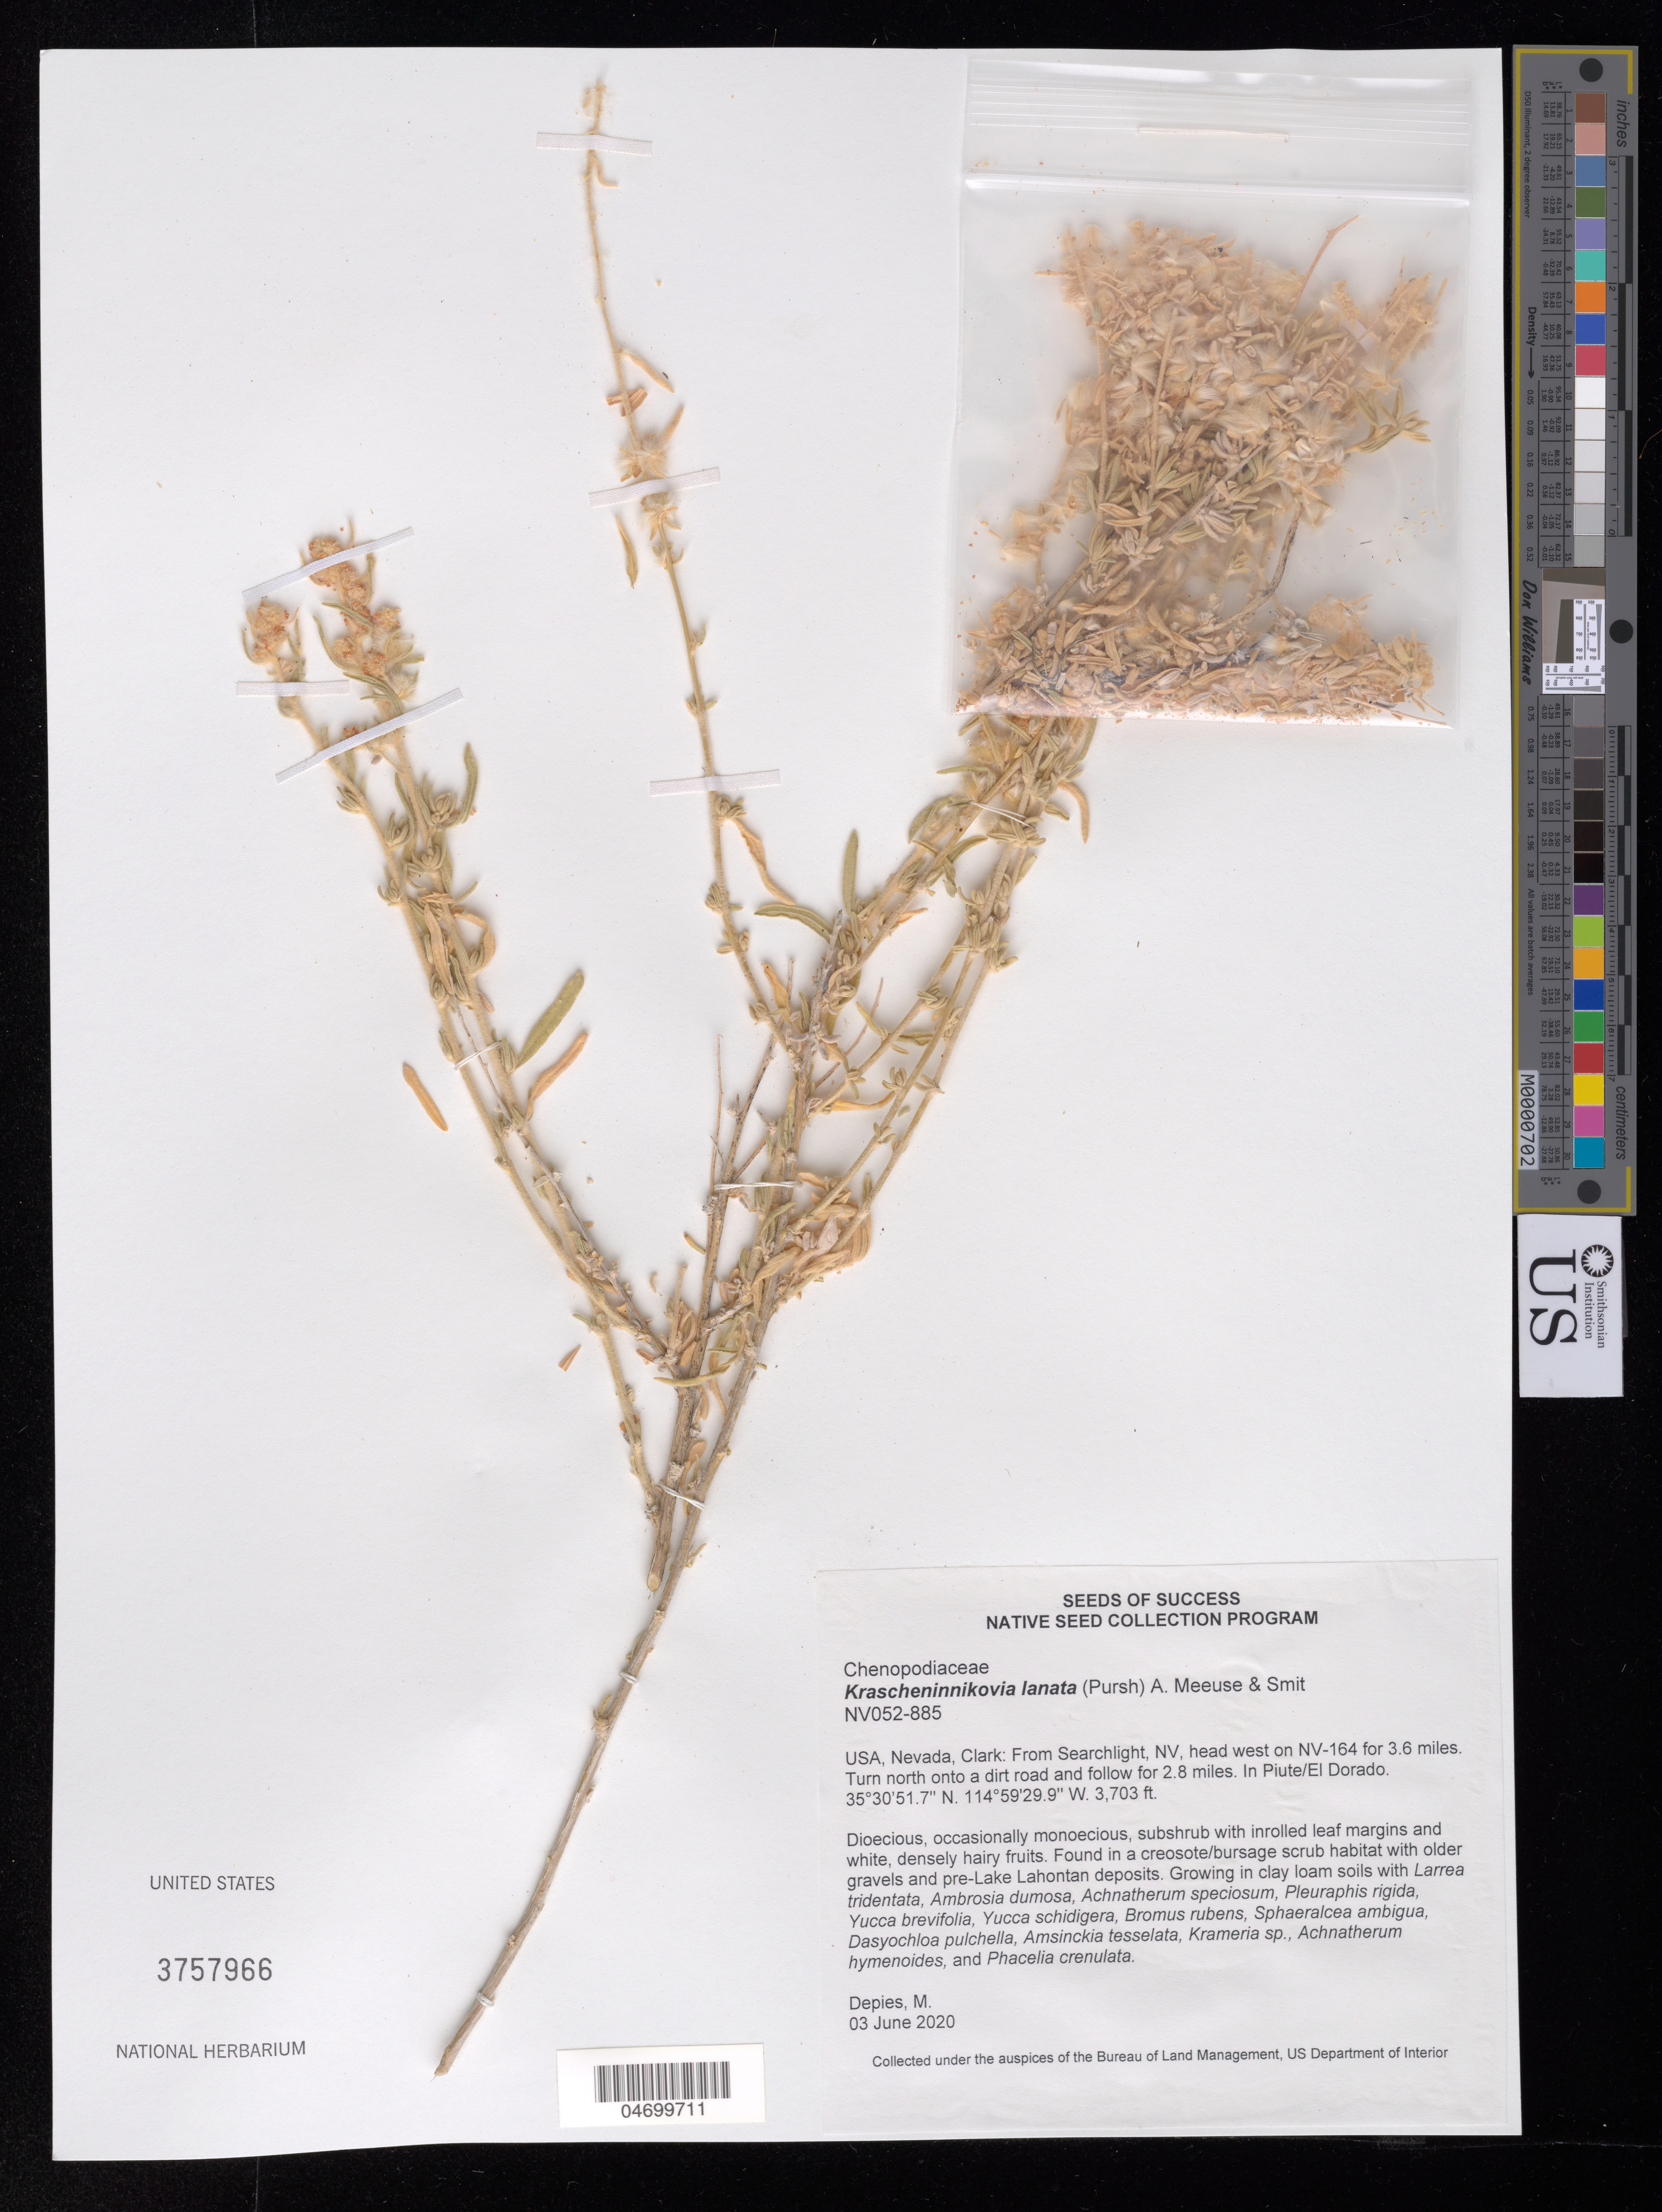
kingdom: Plantae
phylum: Tracheophyta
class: Magnoliopsida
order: Caryophyllales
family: Amaranthaceae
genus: Krascheninnikovia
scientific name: Krascheninnikovia lanata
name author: (Pursh) A. Meeuse & A.Smit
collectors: M. Depies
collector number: NV052-885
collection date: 2020-06-03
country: United States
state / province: Nevada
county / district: Clark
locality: Piute/El Dorado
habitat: Clay loam soils. Creosote/bursage habitatwith older gravels and pre-Lake Lahontan deposits. With Larrea tridentata, Ambrosia dumosa, Yucca brevifolia, Bromus rubens, etc.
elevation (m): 1129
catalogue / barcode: US 3757966